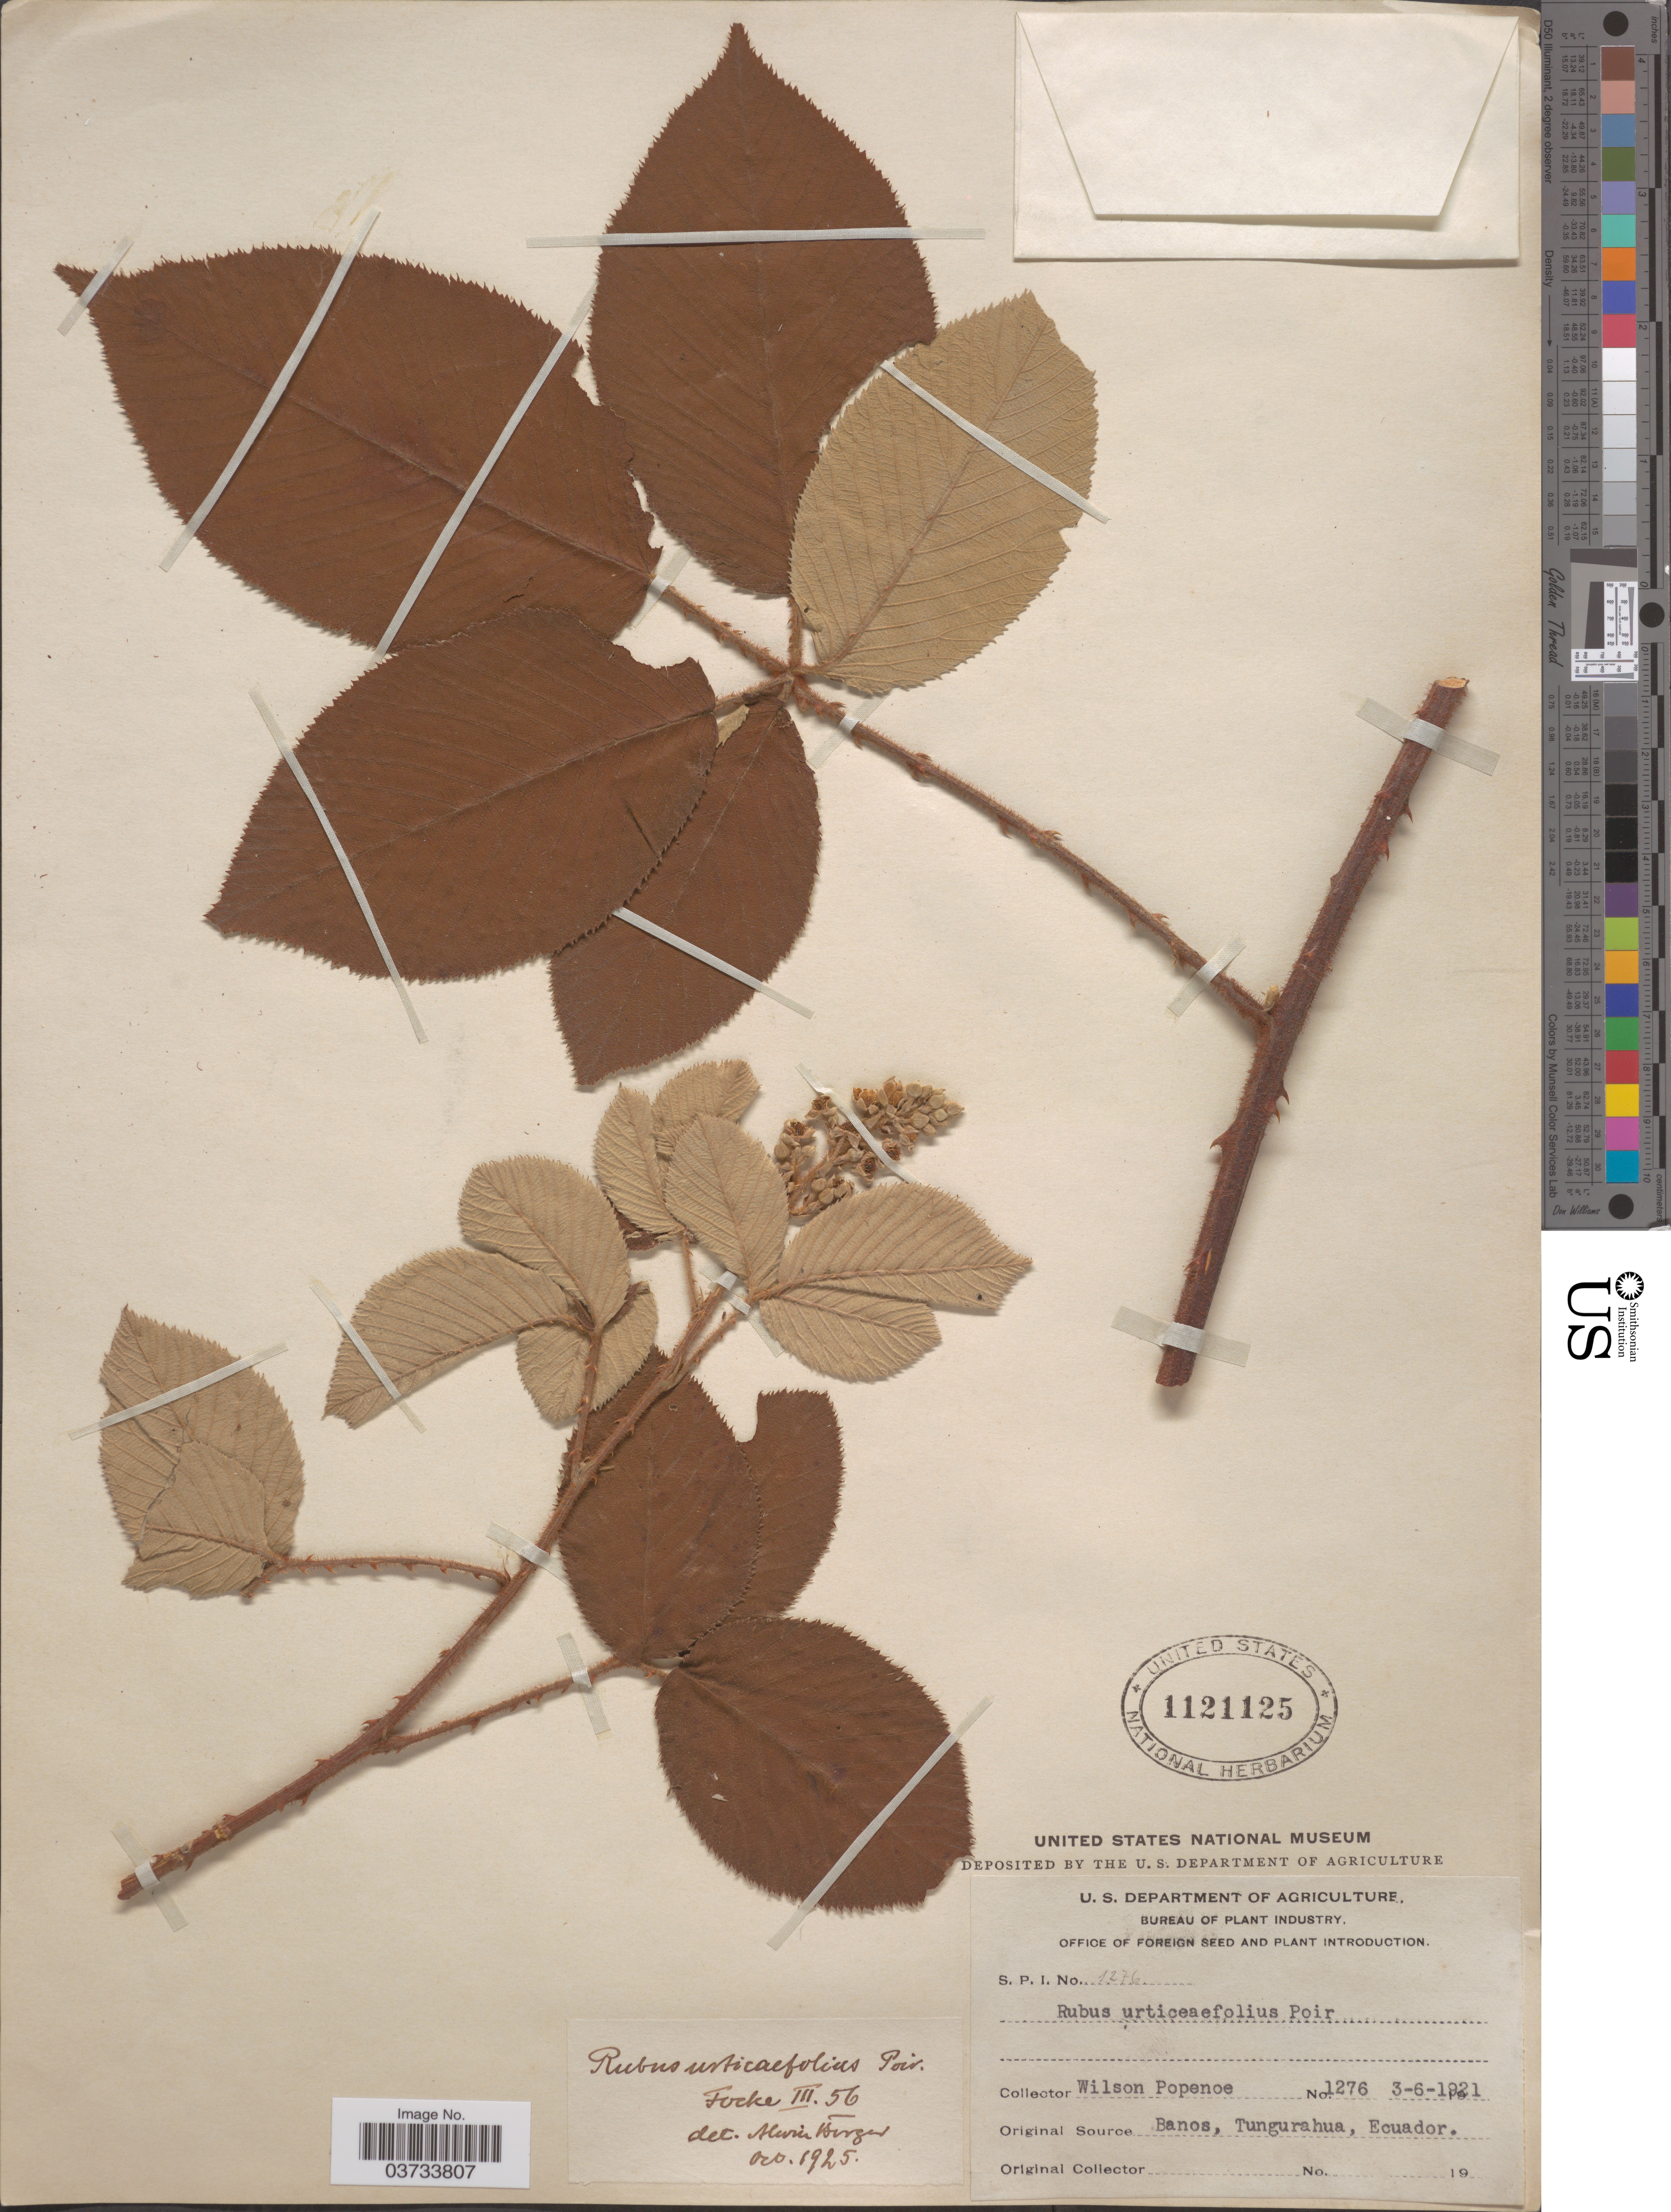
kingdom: Plantae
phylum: Tracheophyta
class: Magnoliopsida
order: Rosales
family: Rosaceae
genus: Rubus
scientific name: Rubus urticifolius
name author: Poir.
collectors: F. Popenoe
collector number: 1276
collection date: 1921-06-03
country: Ecuador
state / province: Tungurahua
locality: Banos.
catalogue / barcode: US 1121125